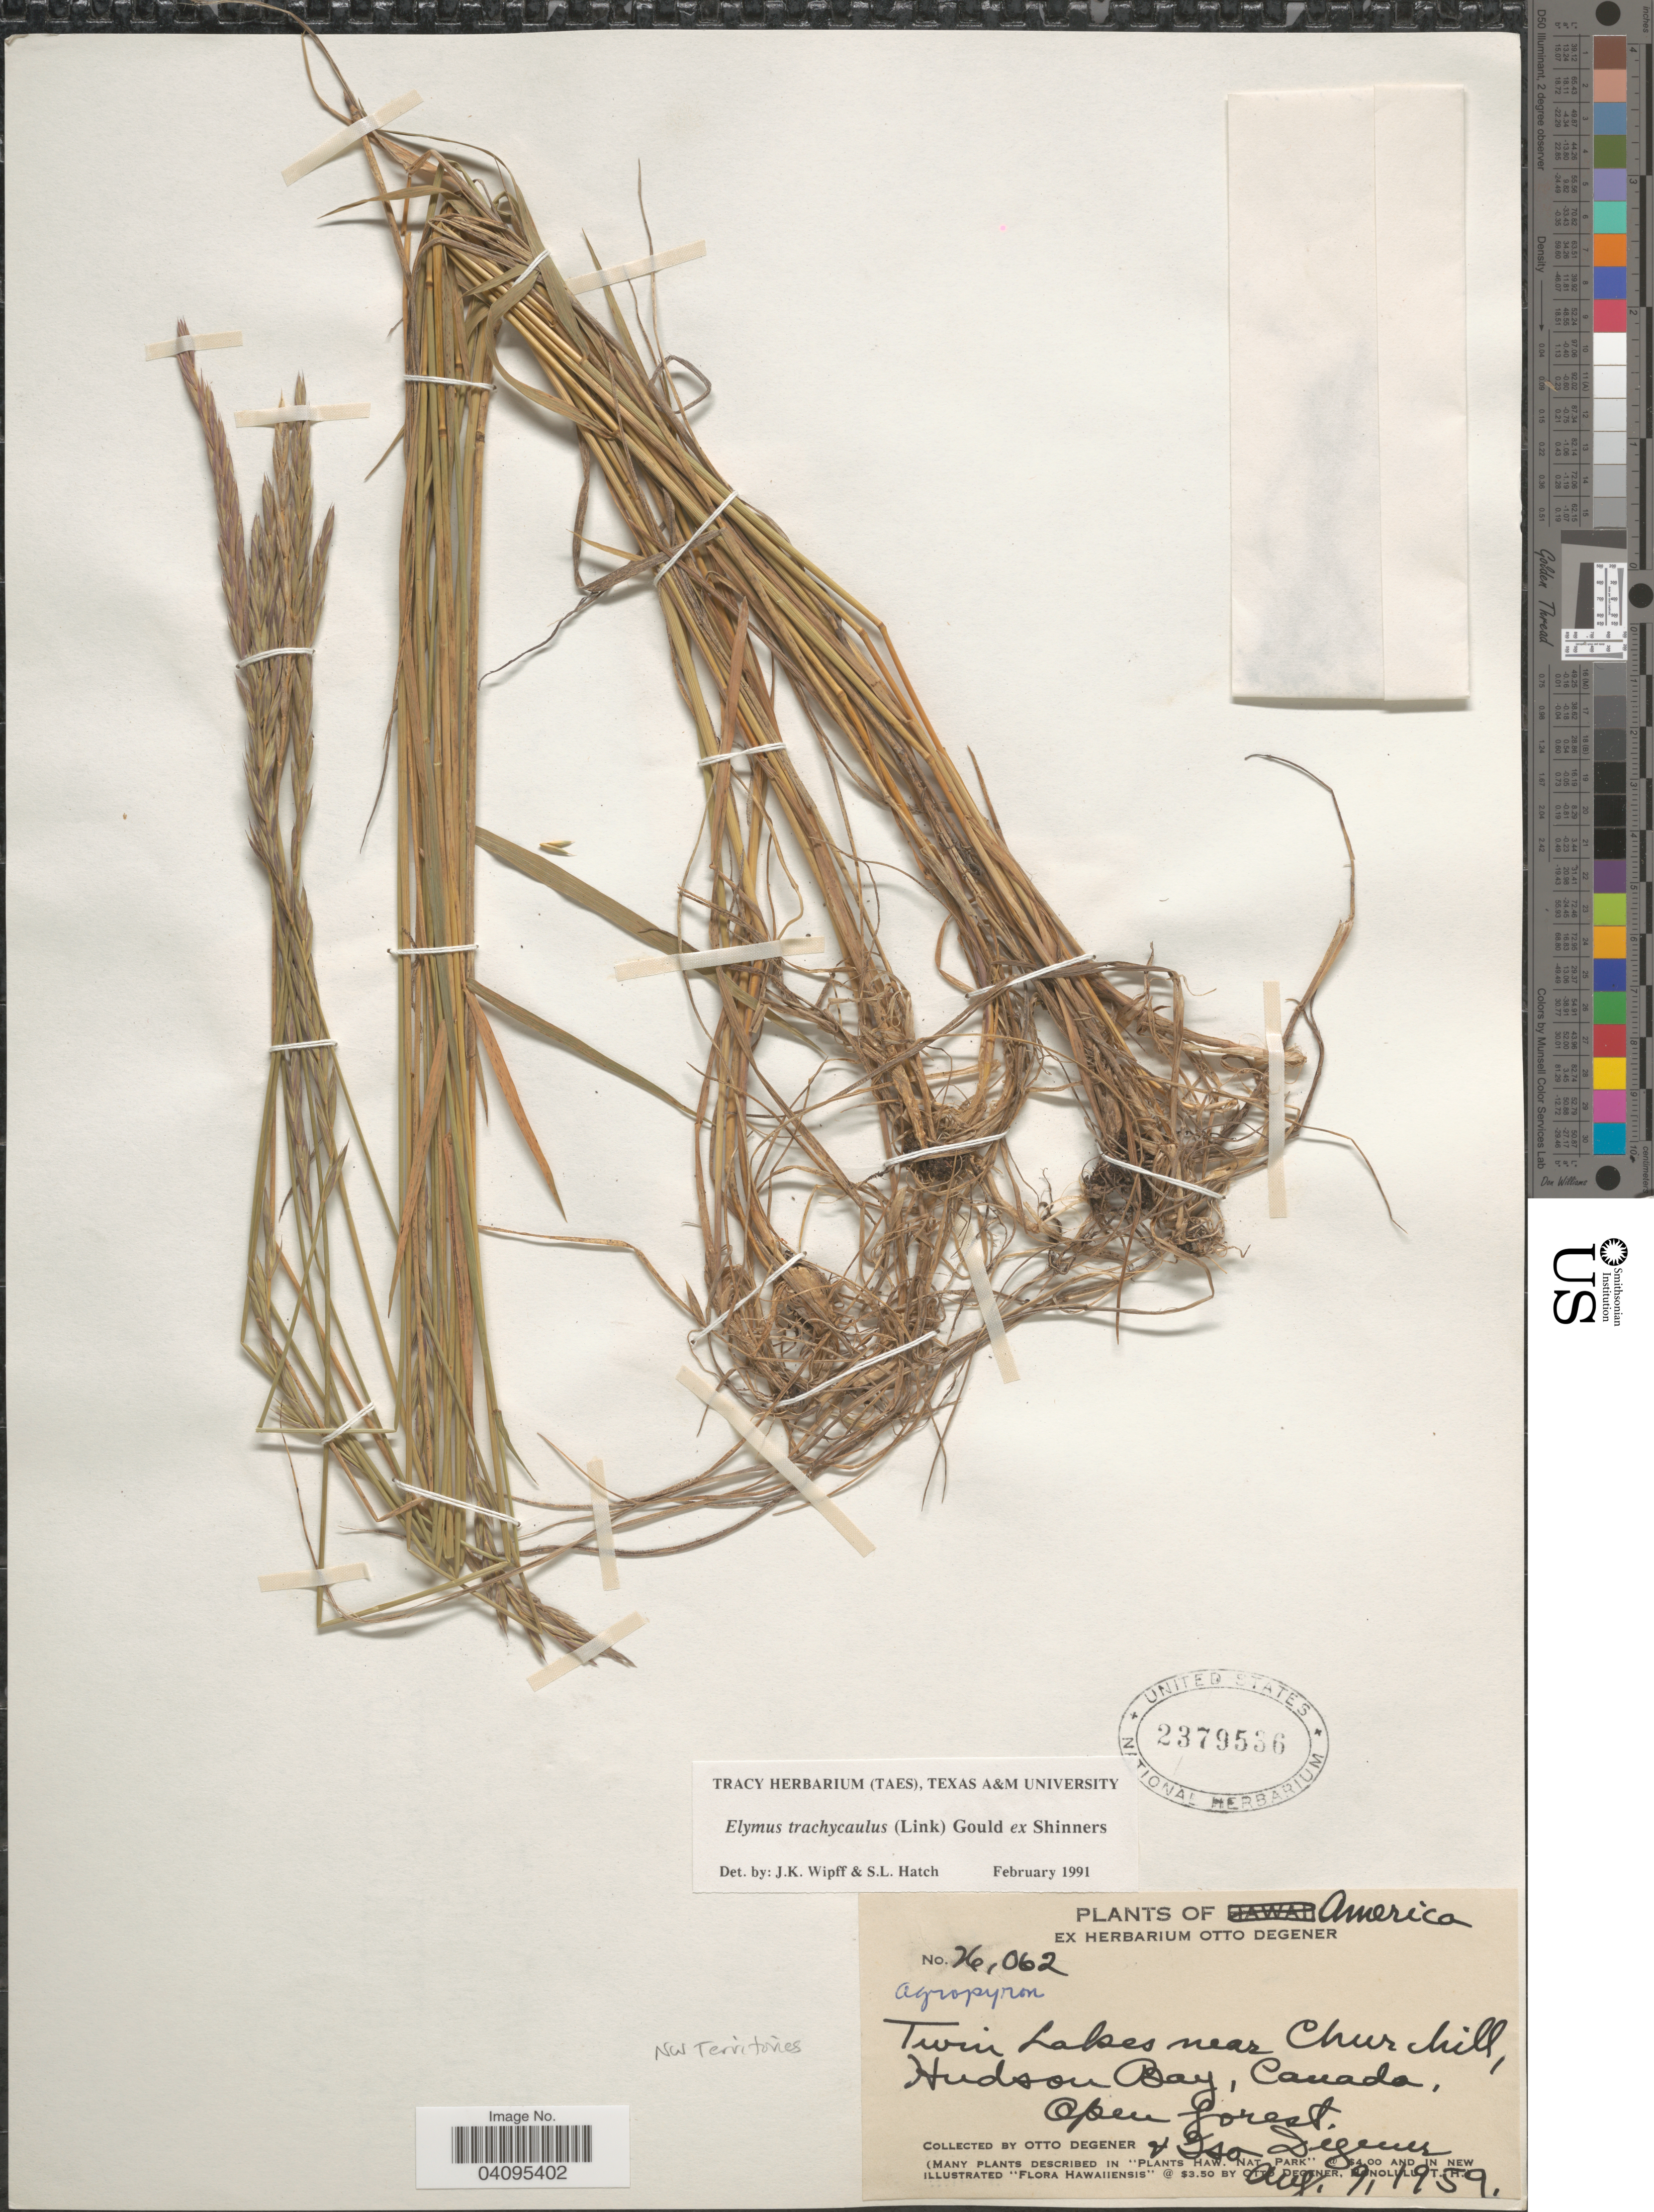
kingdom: Plantae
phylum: Tracheophyta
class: Liliopsida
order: Poales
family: Poaceae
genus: Elymus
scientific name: Elymus trachycaulus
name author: (Link) Gould ex Shinners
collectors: O. Degener & I. Degener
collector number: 26062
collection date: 1959-08-09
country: Canada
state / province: Northwest Territories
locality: Twin Lakes near Churchill, Hudson Bay. Open forest.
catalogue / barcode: US 2379536